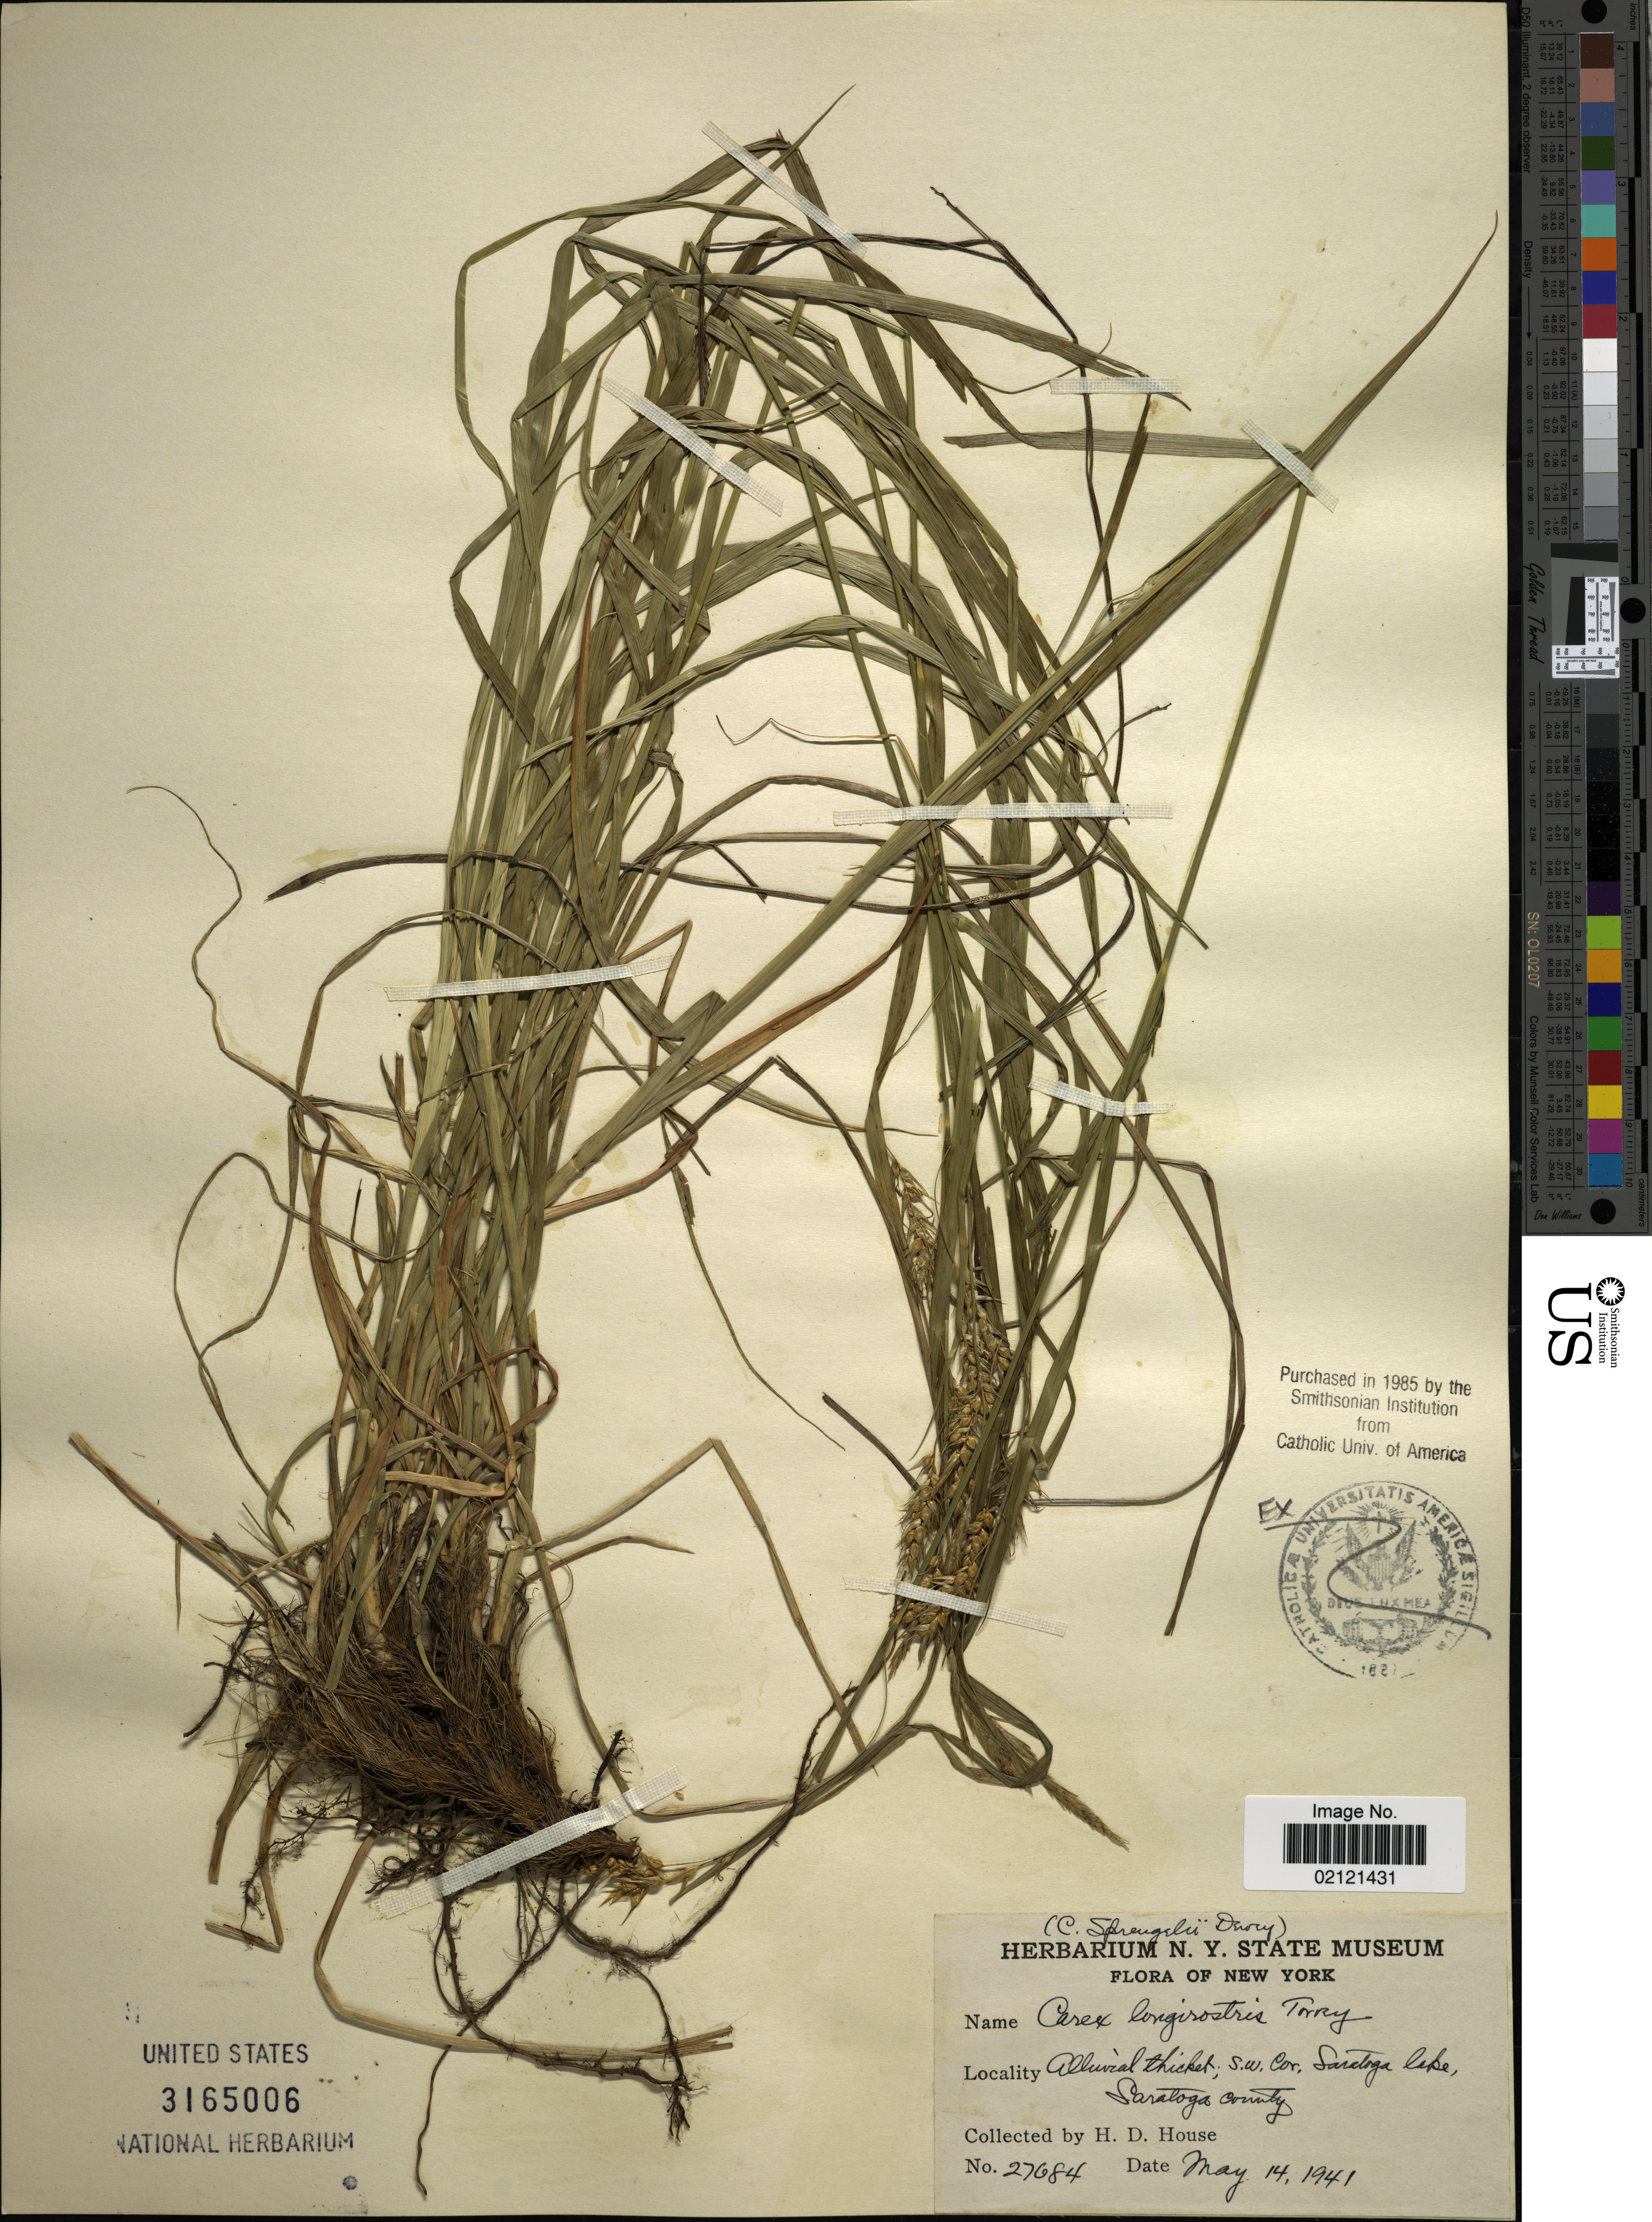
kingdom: Plantae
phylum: Tracheophyta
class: Liliopsida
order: Poales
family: Cyperaceae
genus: Carex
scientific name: Carex sprengelii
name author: Dewey ex Spreng.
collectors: H. D. House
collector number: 27684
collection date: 1941-05-14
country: United States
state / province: New York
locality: Alluvial thicket, S.W. Cor. Saratoga Lake, Saratoga County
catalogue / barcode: US 3165006